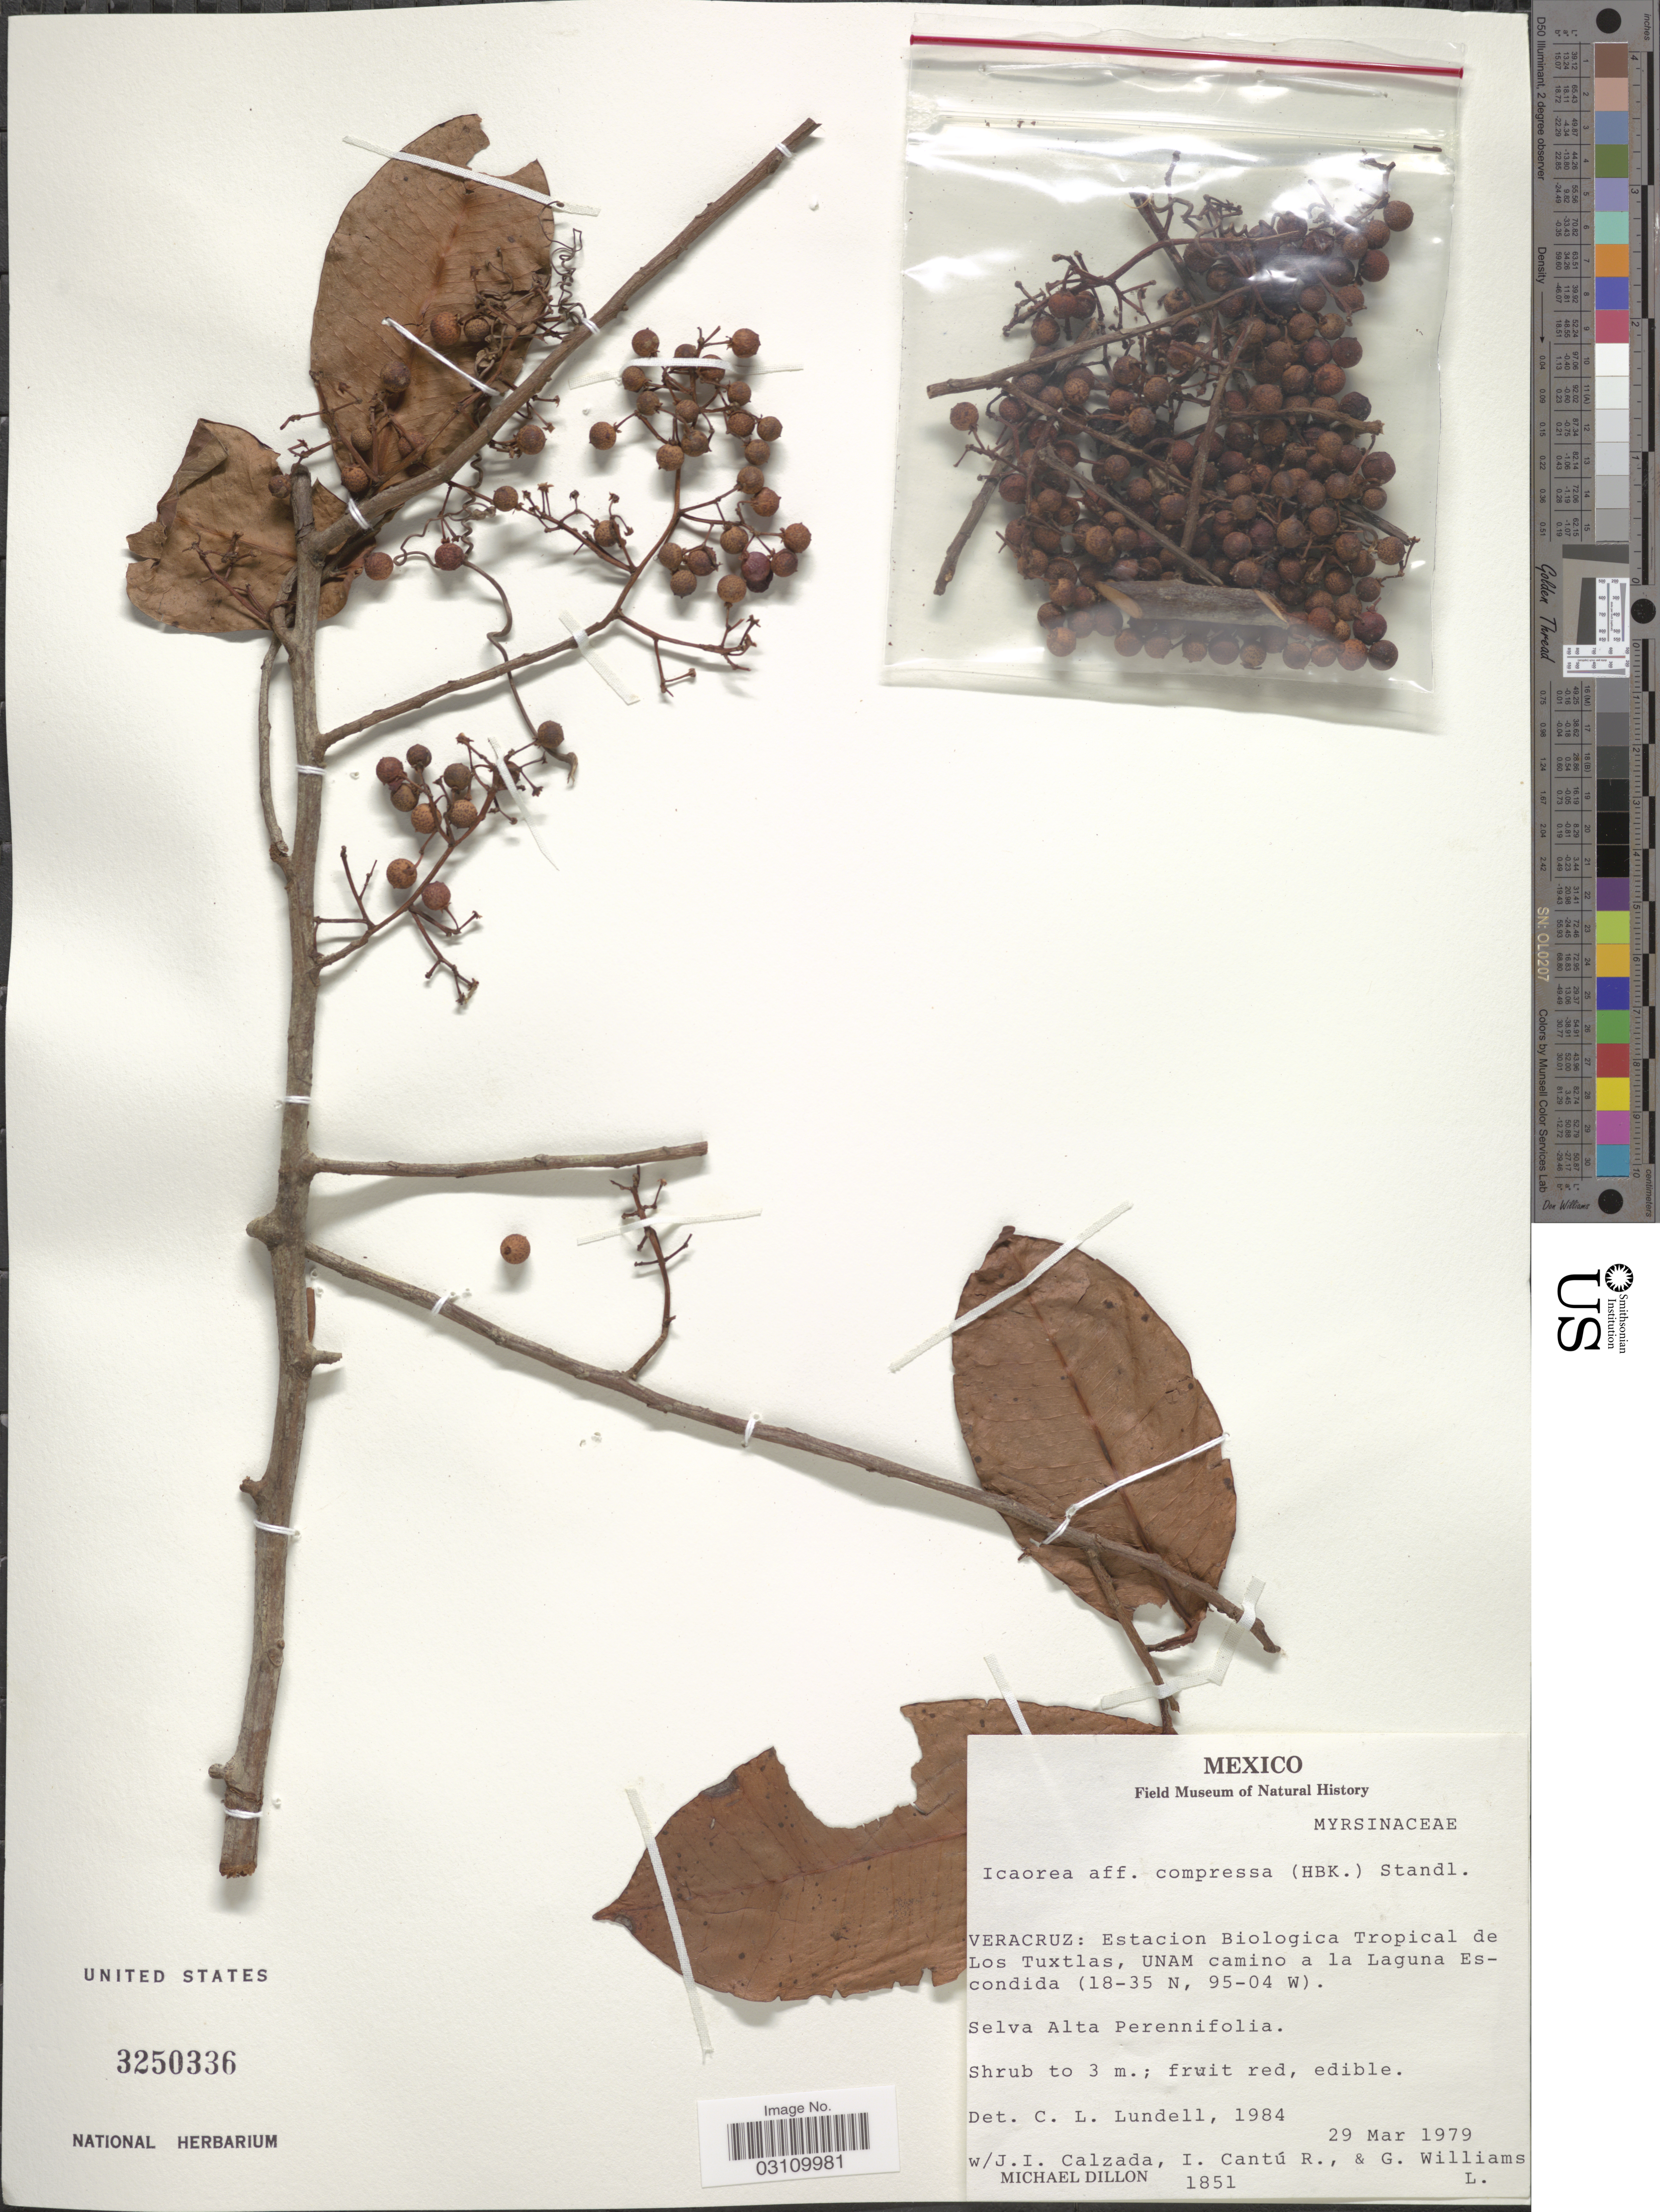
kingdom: Plantae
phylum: Tracheophyta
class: Magnoliopsida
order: Ericales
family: Primulaceae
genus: Ardisia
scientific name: Ardisia compressa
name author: Kunth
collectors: M. O. Dillon, J. I. Calzada, I. Cantu R. & G. Williams L.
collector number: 1851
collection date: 1979-03-29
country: Mexico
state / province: Veracruz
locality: Veracruz: Estacion Biologica Tropical de Los Tuxtlas, UNAM camino a la Laguna Escondida.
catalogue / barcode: US 3250336